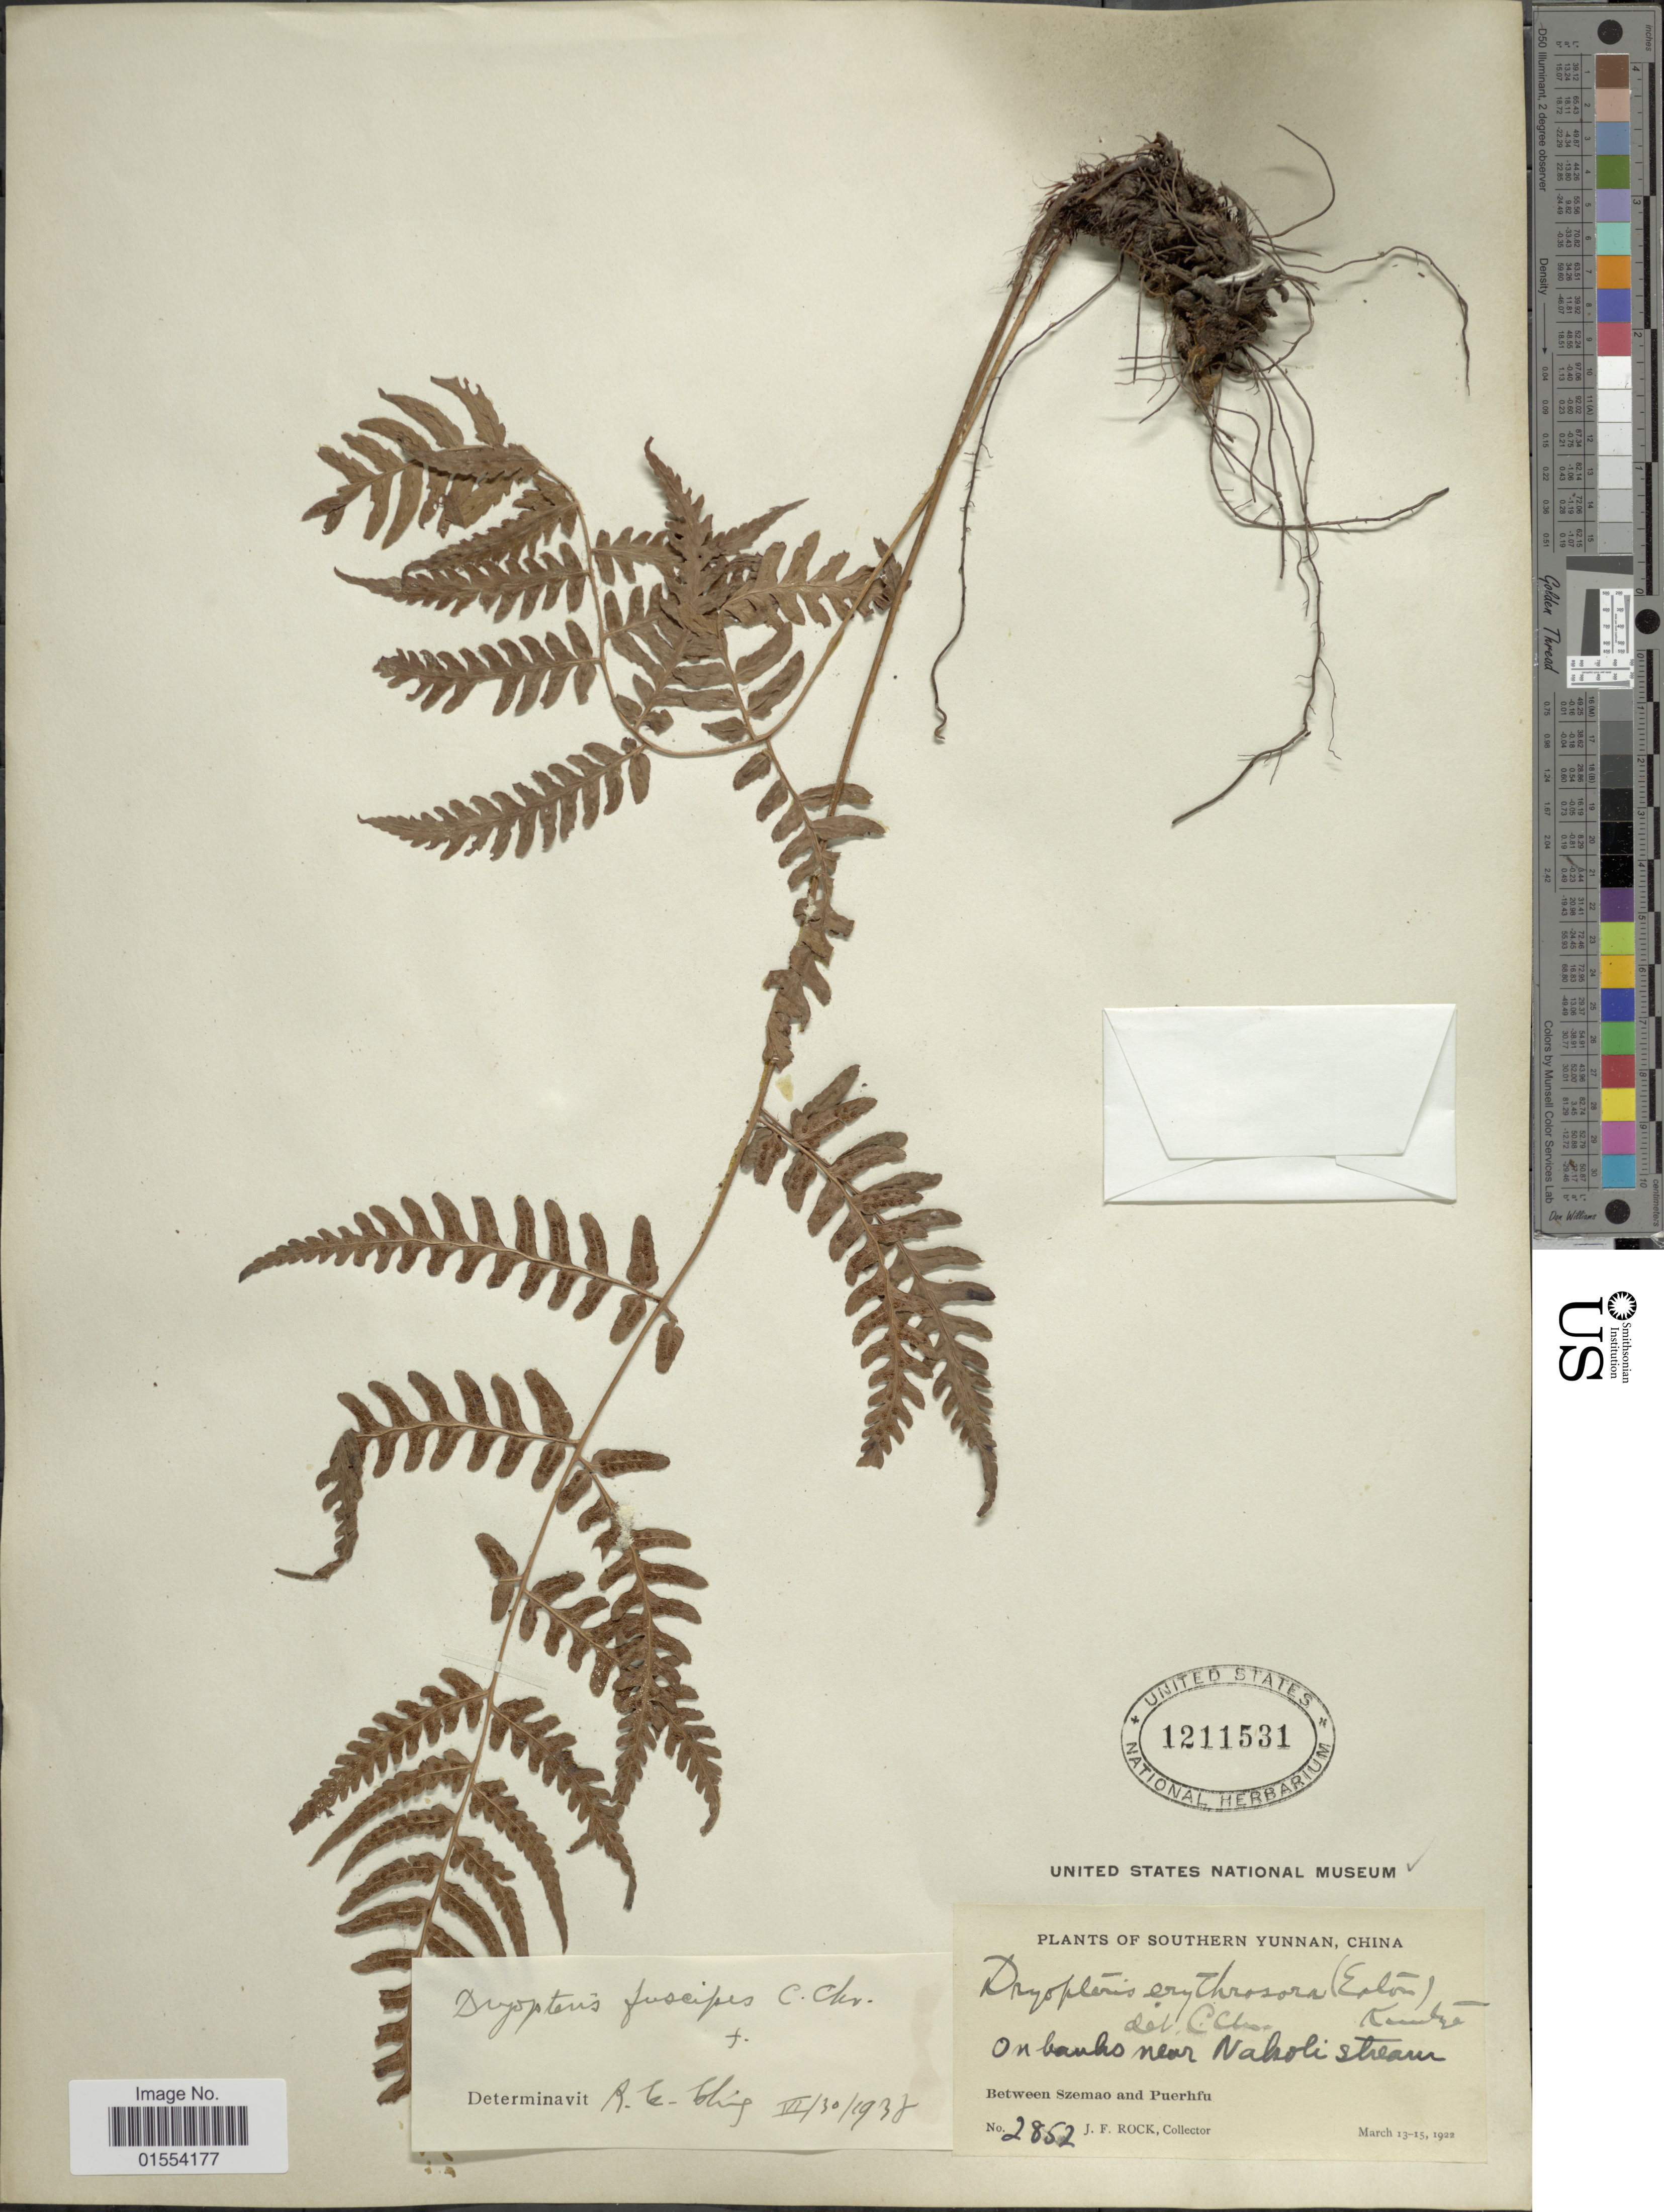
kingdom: Plantae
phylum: Tracheophyta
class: Polypodiopsida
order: Polypodiales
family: Dryopteridaceae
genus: Dryopteris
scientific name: Dryopteris fuscipes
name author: C. Chr.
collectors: J. Rock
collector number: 2852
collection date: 1922-03-13/1922-03-15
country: China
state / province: Yunnan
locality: Southern Yunnan, China. On bans near Nakoli Stream, between Szemao and Puerhfu.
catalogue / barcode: US 1211531